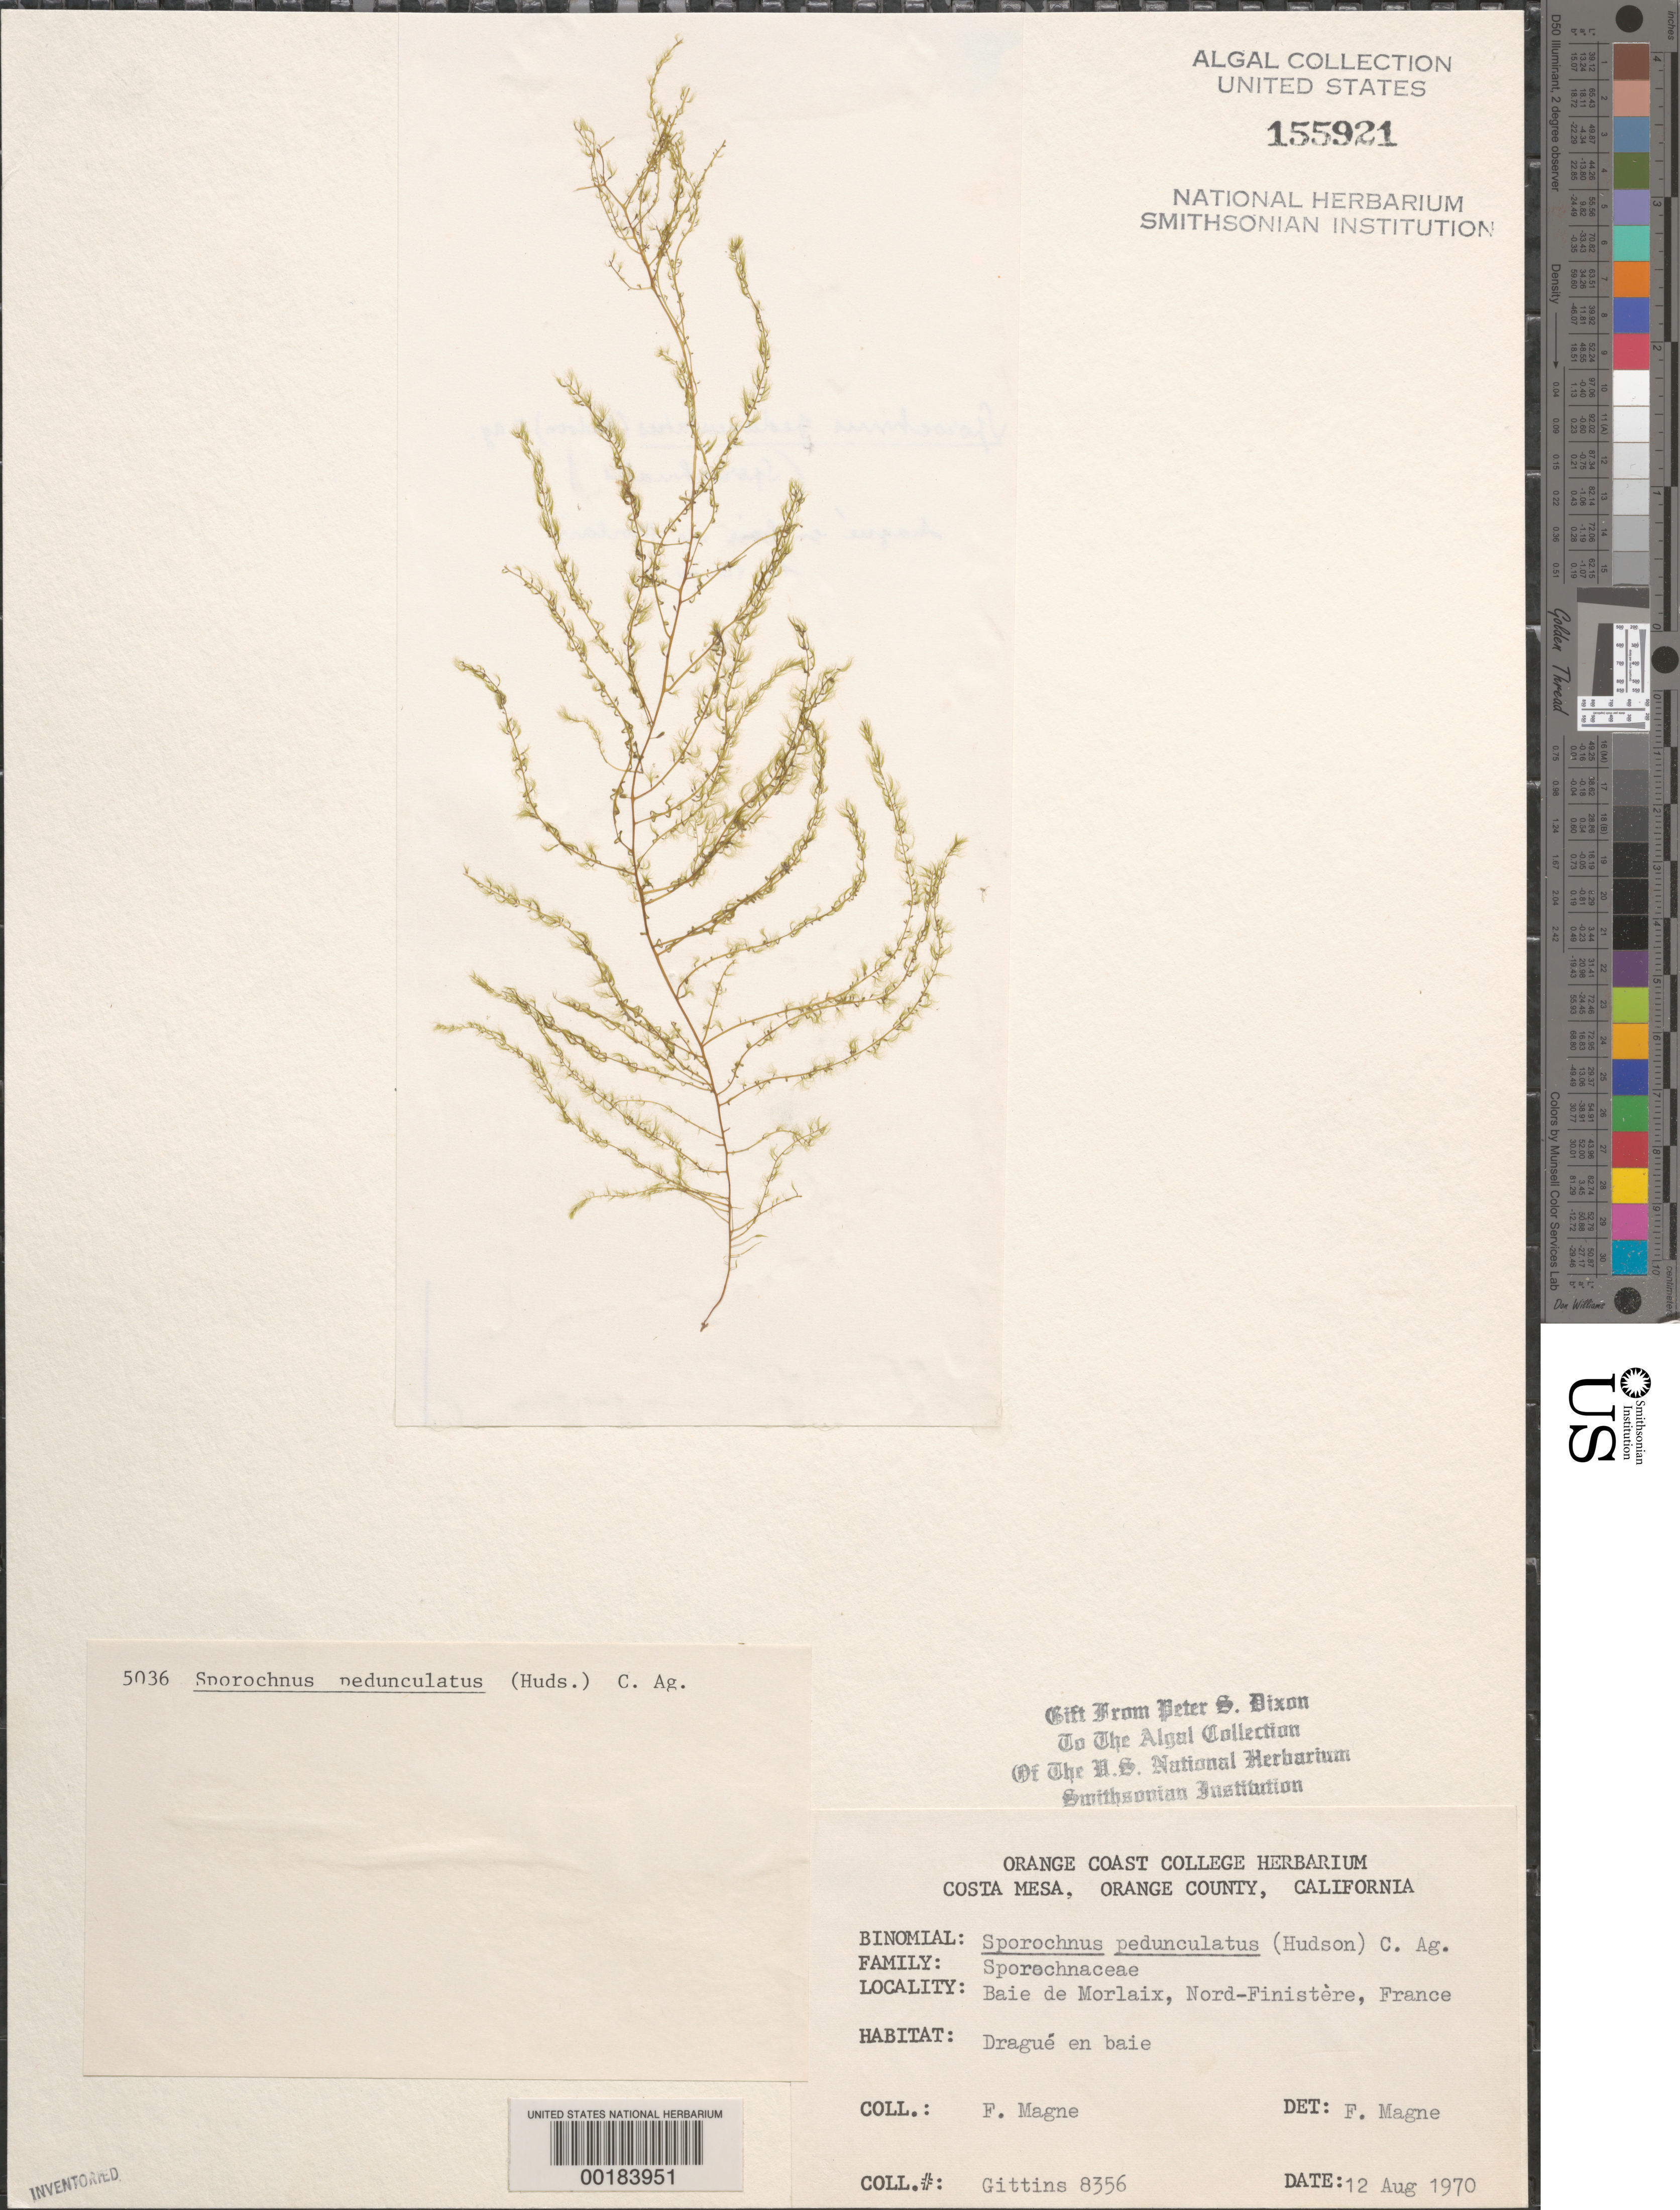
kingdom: Chromista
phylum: Ochrophyta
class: Phaeophyceae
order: Sporochnales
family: Sporochnaceae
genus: Sporochnus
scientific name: Sporochnus pedunculatus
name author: (Huds.) C. Agardh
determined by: Magne, F.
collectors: F. Magne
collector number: BTG 8356 & PSD 5036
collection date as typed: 12 Aug 1970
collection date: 1970-08-12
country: France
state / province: Bretagne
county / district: Finistère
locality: Baie de Morlaix, Nord-Finistere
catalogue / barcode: US 155921